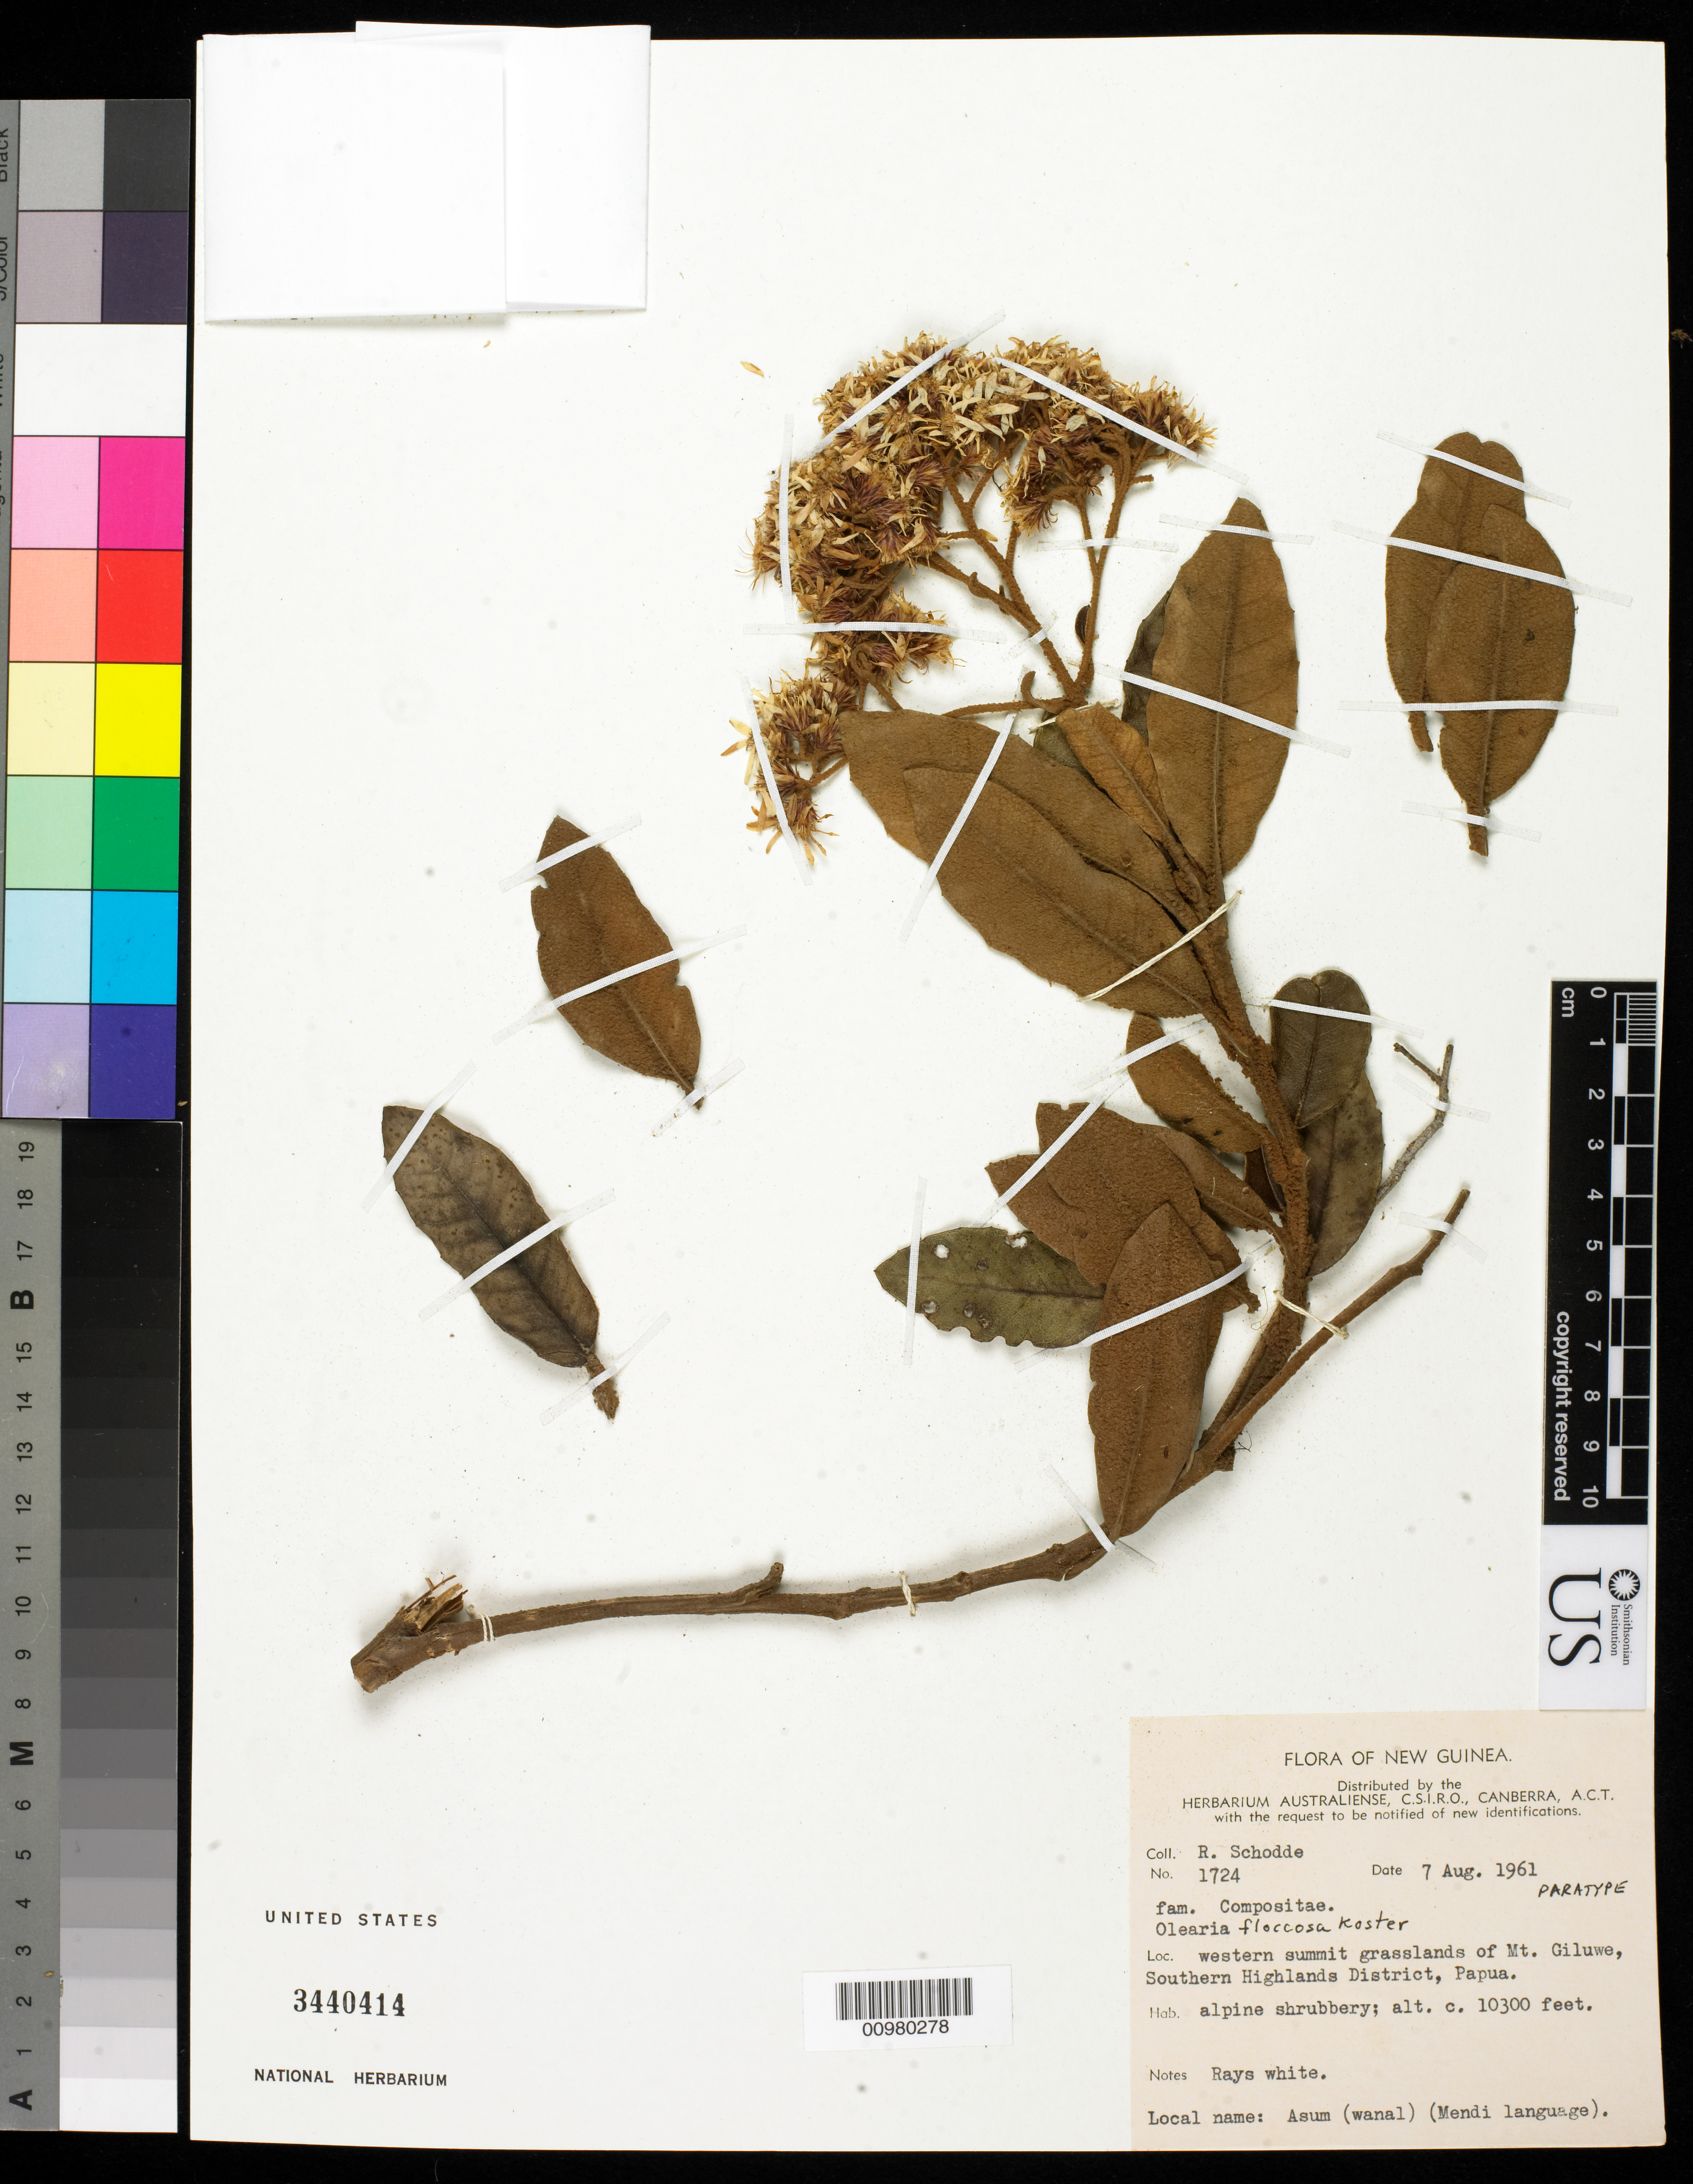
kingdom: Plantae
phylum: Tracheophyta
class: Magnoliopsida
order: Asterales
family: Asteraceae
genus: Olearia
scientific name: Olearia floccosa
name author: Koster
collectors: R. Schodde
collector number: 1724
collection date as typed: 07 Aug 1961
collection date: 1961-08-07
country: Papua New Guinea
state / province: Southern Highlands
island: New Guinea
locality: Western summit grasslands of Mt. Giluwe.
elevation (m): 3139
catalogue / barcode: US 3440414